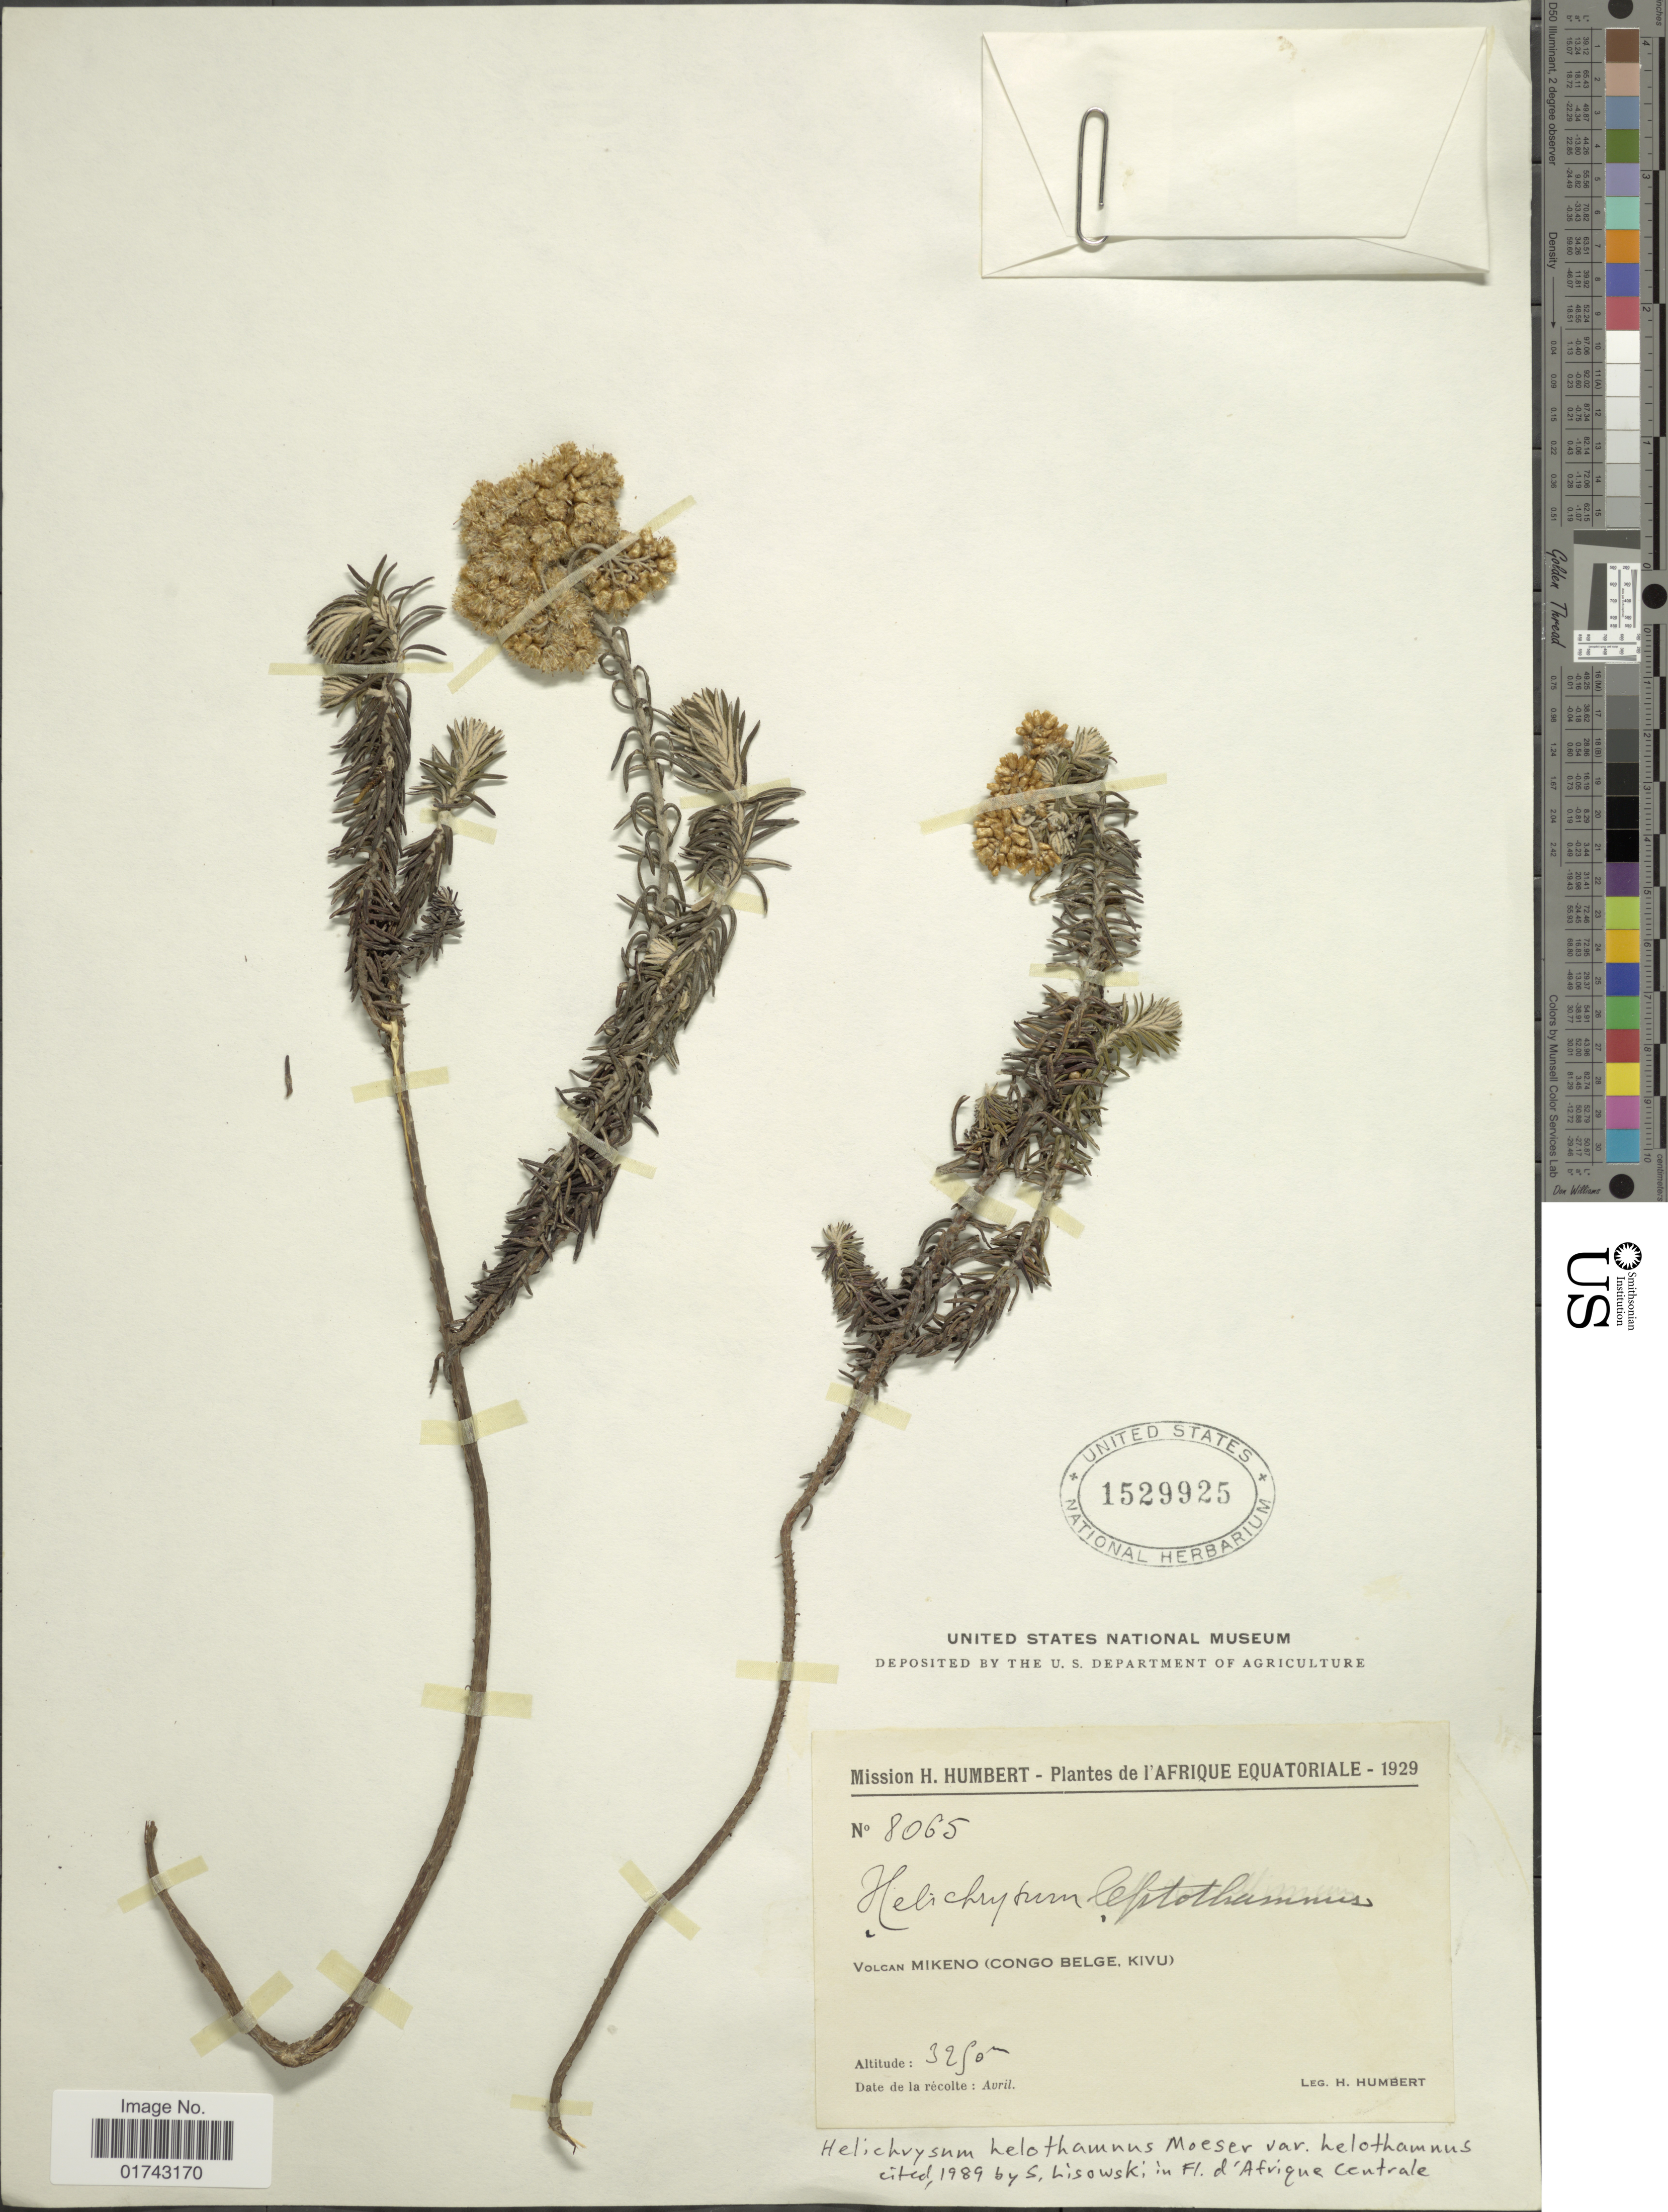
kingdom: Plantae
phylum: Tracheophyta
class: Magnoliopsida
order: Asterales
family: Asteraceae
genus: Helichrysum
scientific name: Helichrysum helothamnus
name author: Moeser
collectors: H. Humbert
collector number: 8065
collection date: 1928-04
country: Congo, Democratic Republic of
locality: Volcan Mikeno (Congo Belge, Kivu)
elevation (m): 3290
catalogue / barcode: US 1529925